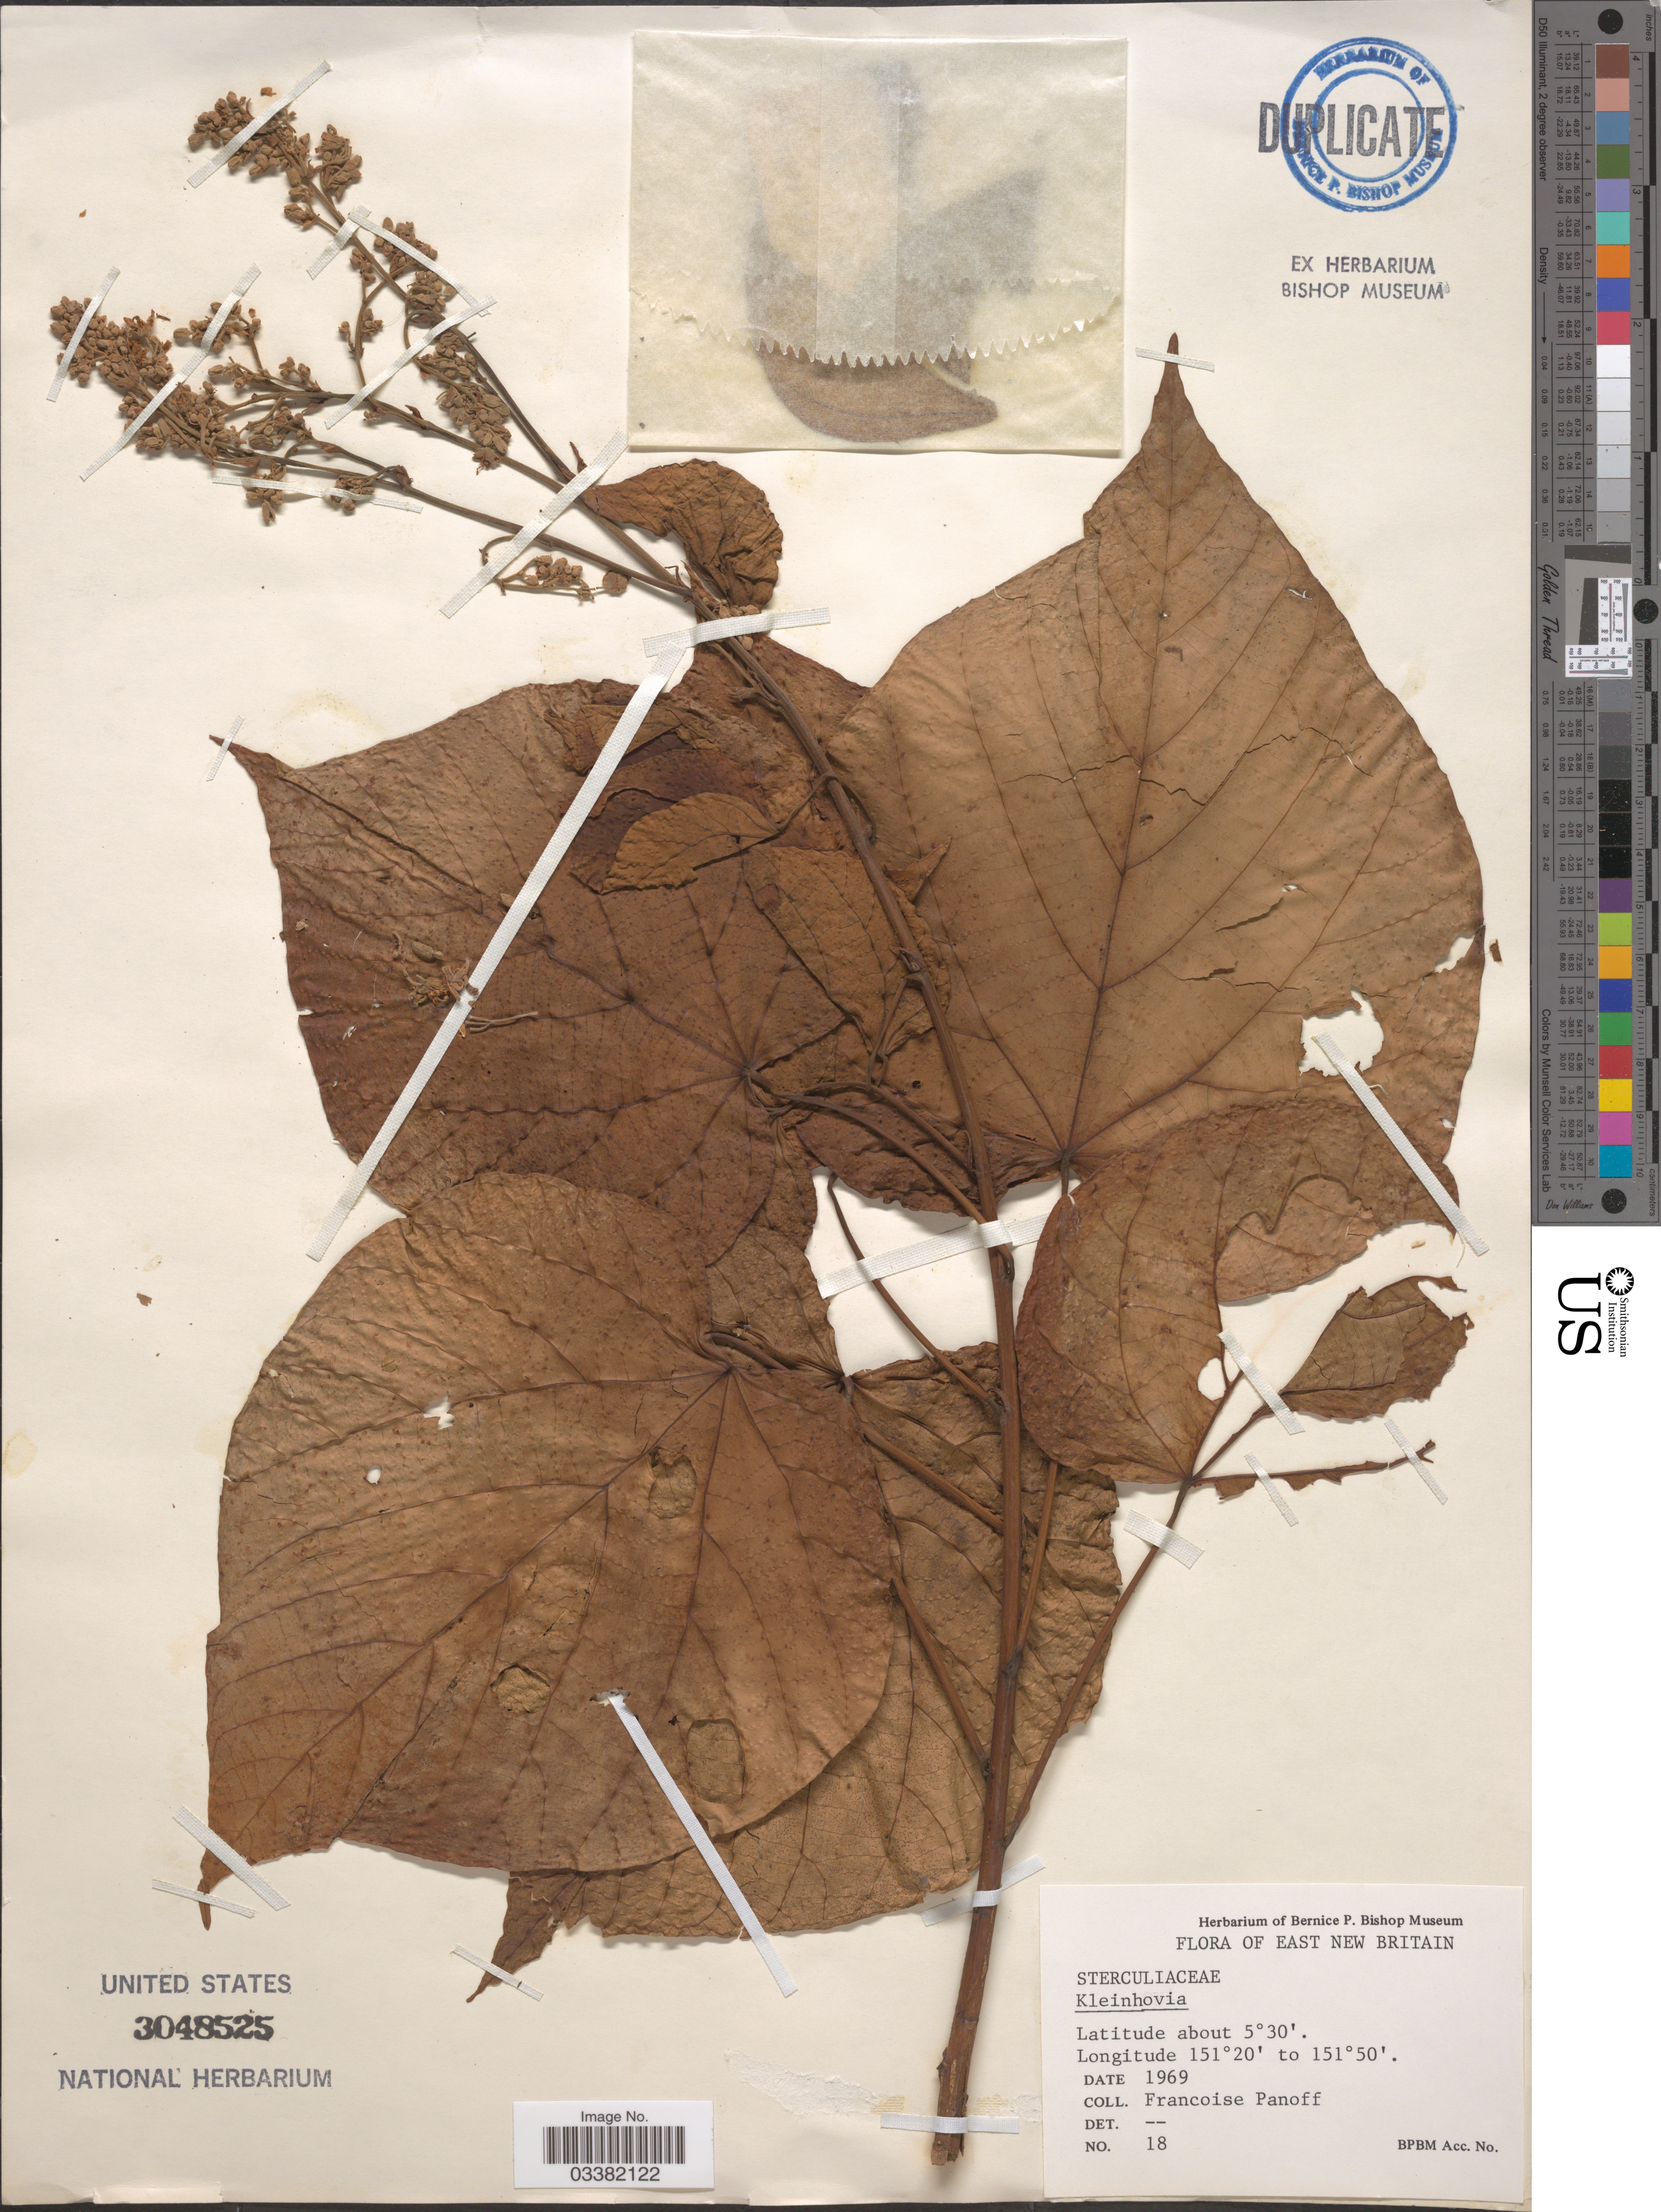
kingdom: Plantae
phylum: Tracheophyta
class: Magnoliopsida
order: Malvales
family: Malvaceae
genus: Kleinhovia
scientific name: Kleinhovia hospita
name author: L.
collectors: F. Panoff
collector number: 18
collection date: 1969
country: Papua New Guinea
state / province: East New Britain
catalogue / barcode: US 3048525